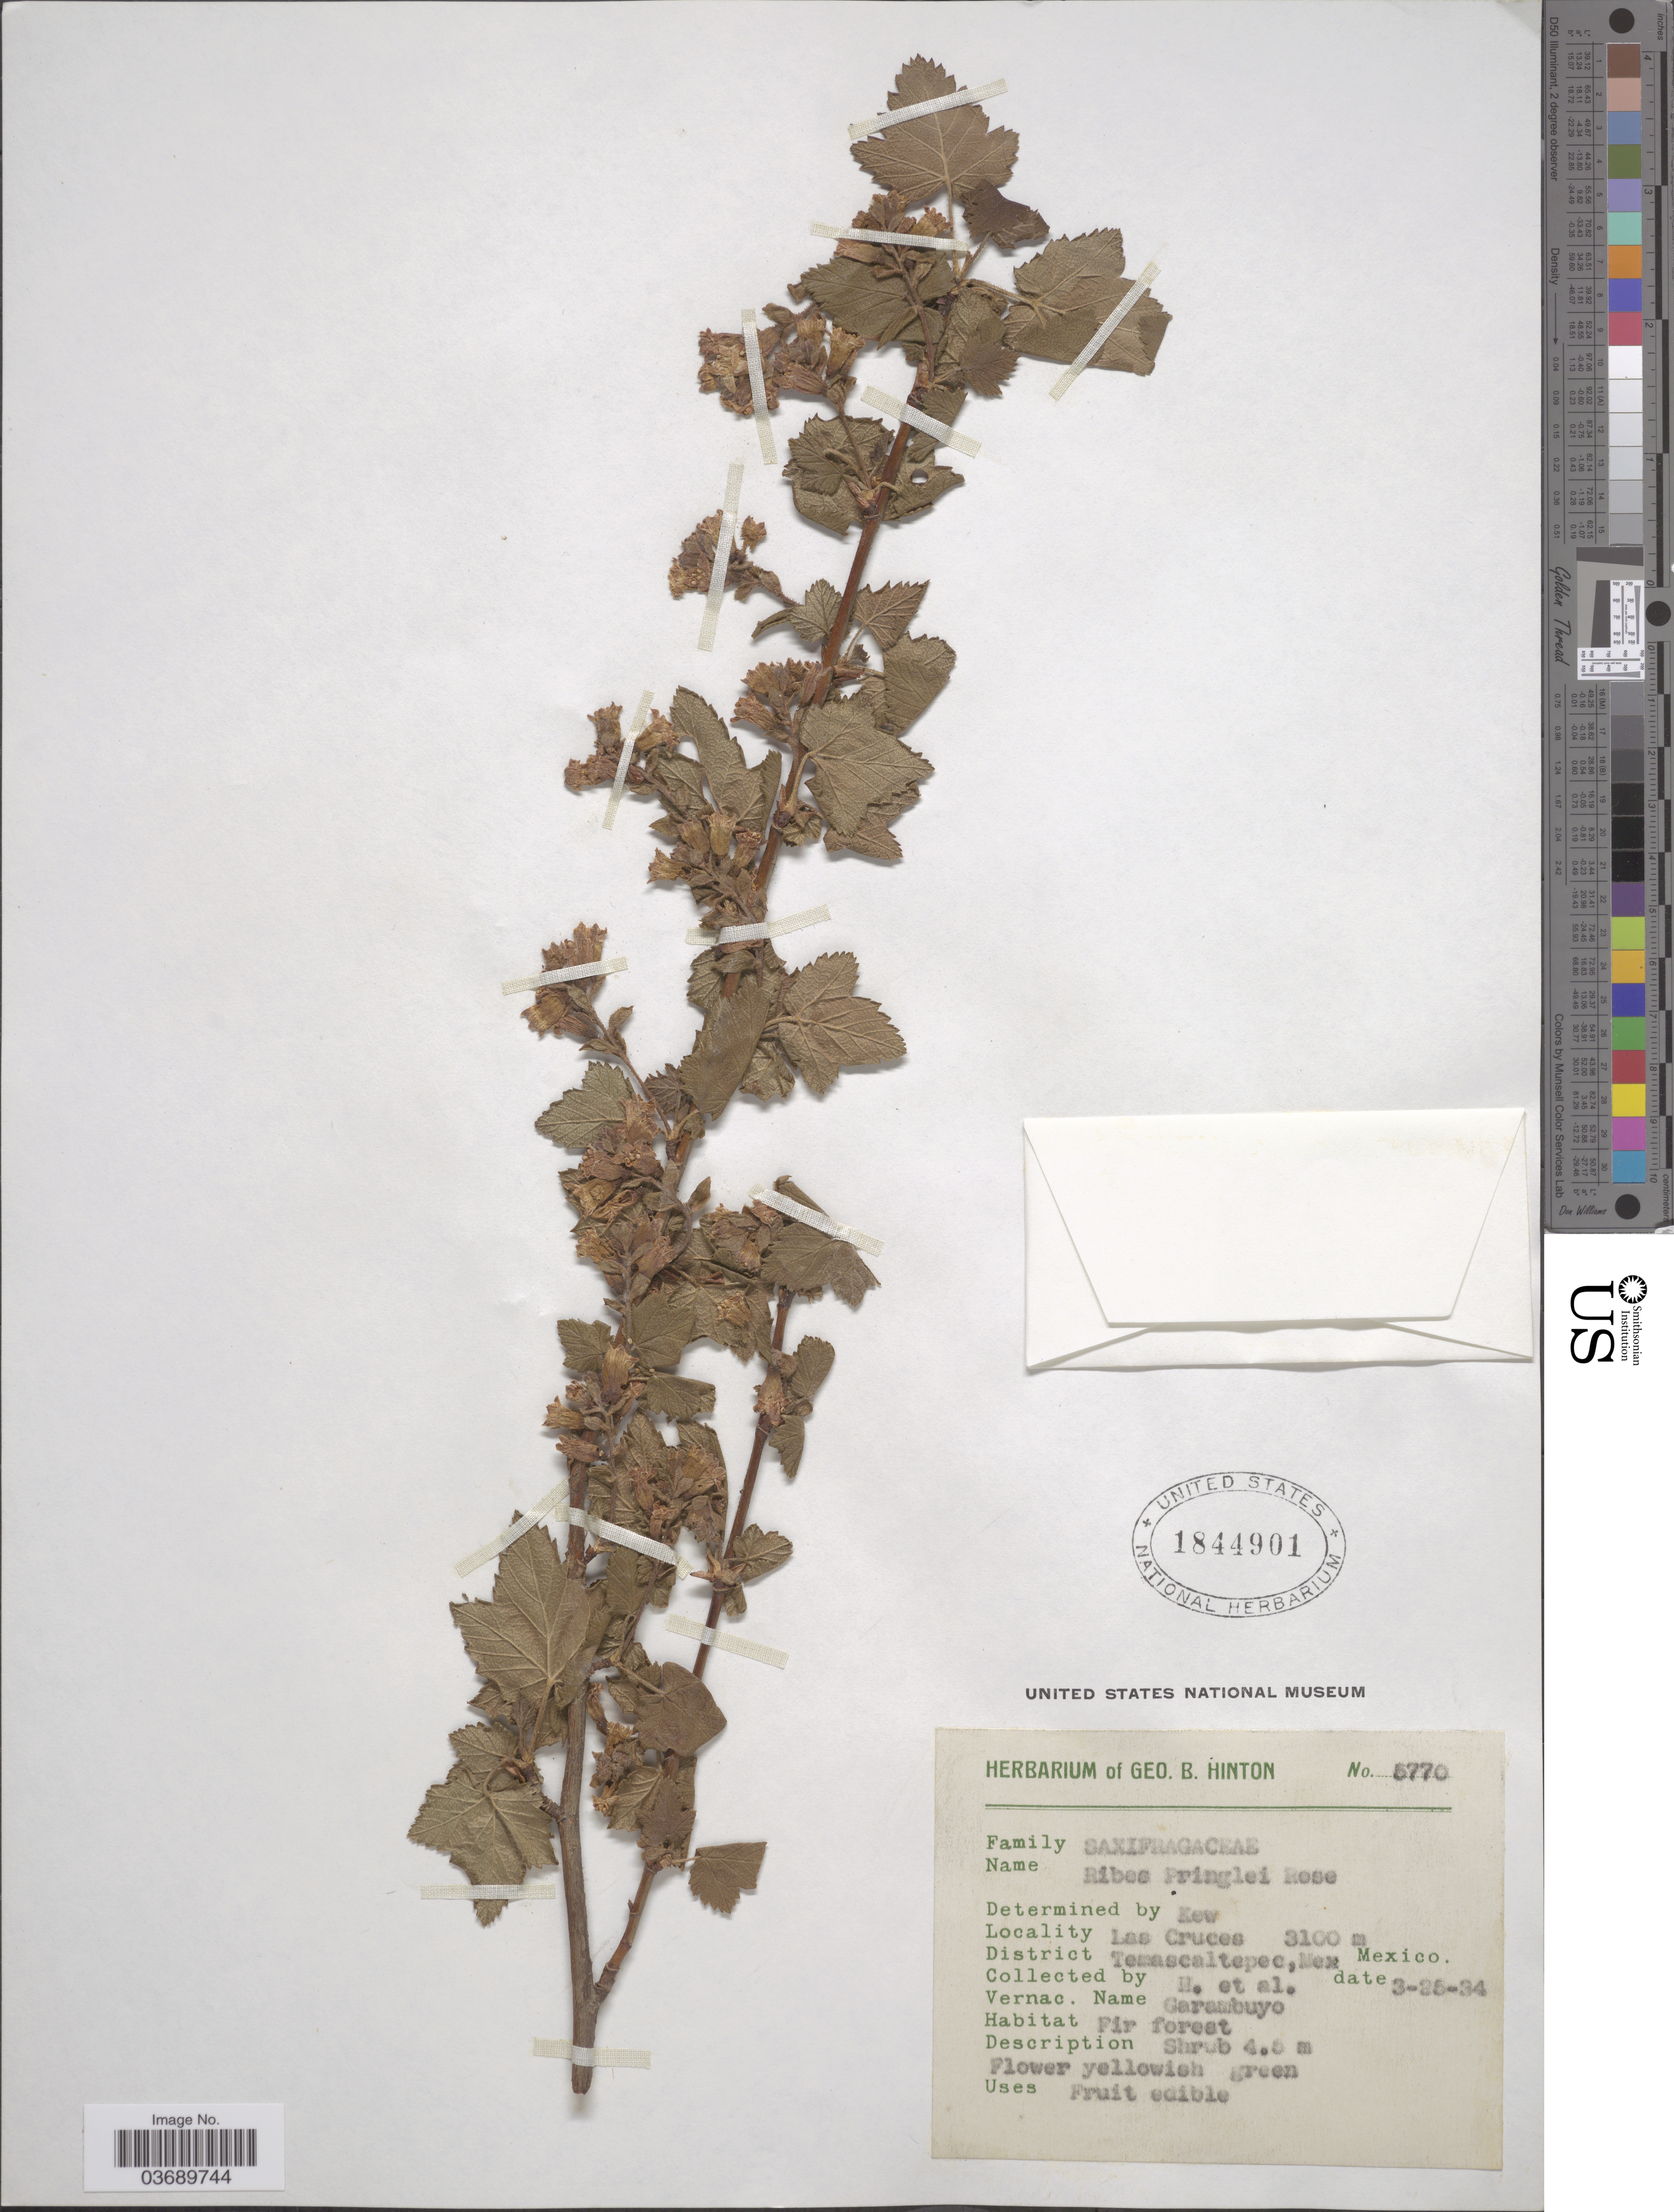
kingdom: Plantae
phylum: Tracheophyta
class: Magnoliopsida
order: Saxifragales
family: Grossulariaceae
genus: Ribes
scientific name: Ribes pringlei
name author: Rose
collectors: G. B. Hinton & et al.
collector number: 5770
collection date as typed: Transcribed d/m/y: 25/3/34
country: Mexico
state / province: México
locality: Las Cruces. District Temascaltepec.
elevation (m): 3100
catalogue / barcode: US 1844901